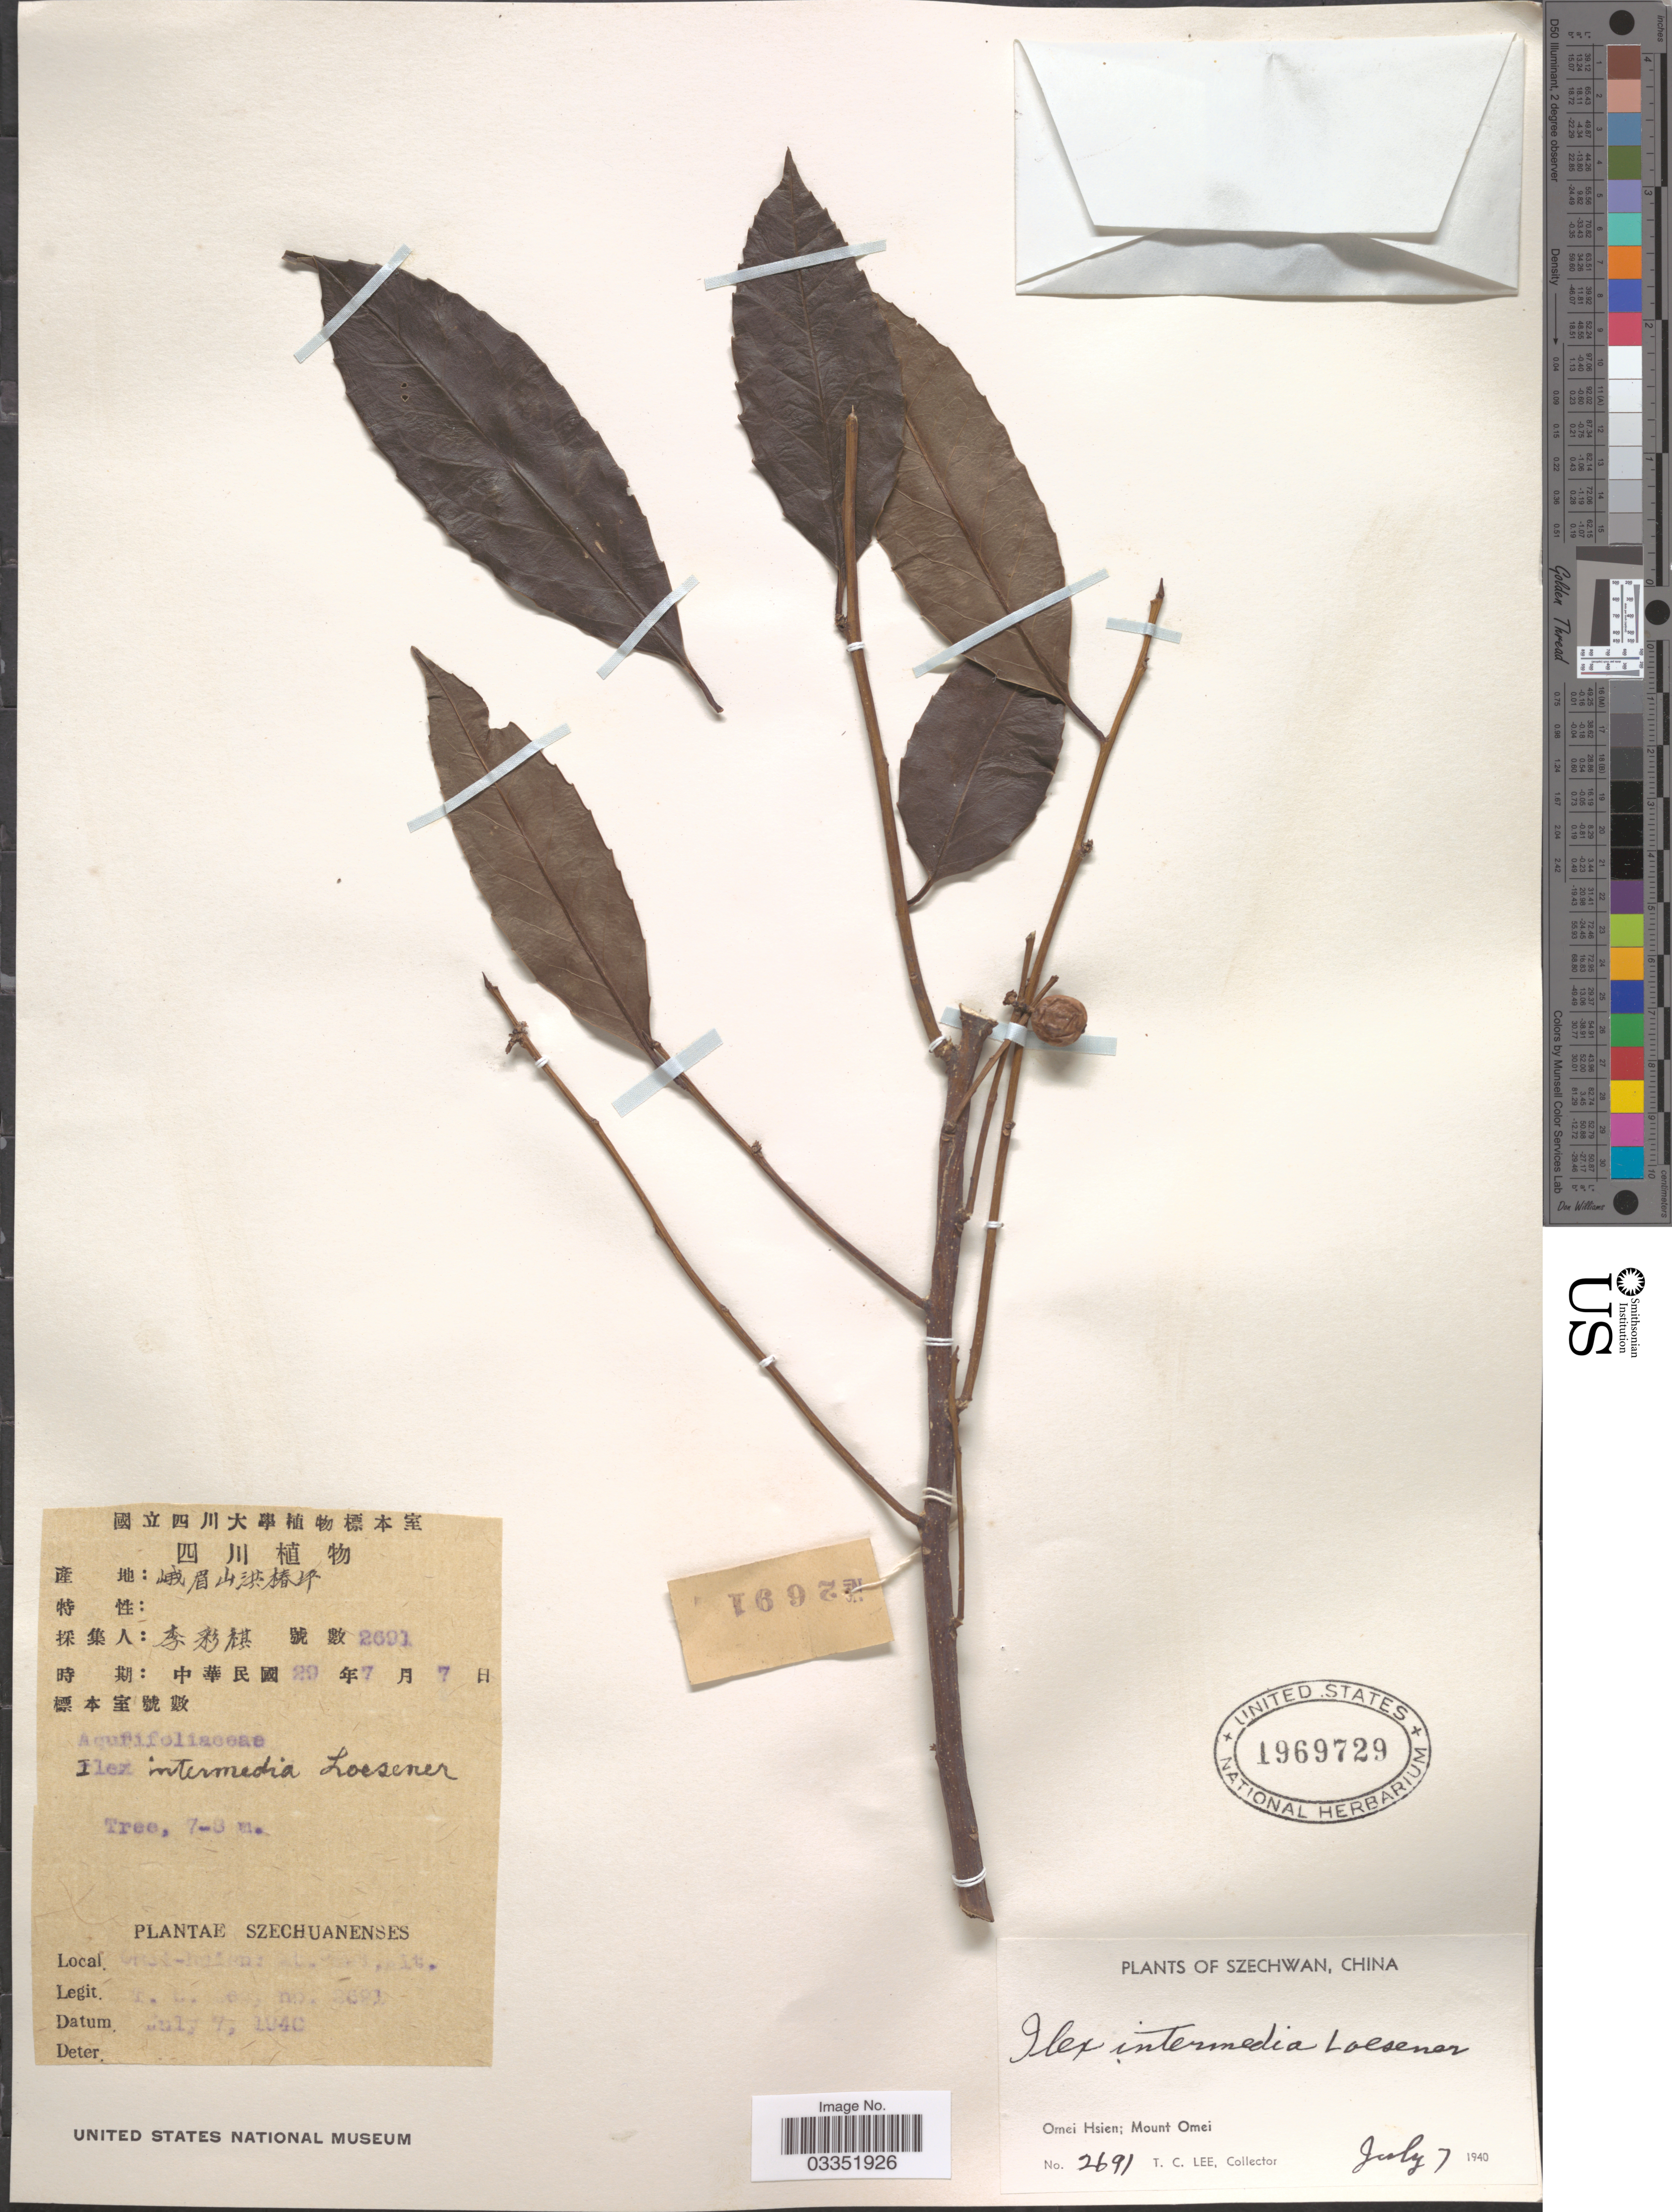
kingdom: Plantae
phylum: Tracheophyta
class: Magnoliopsida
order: Aquifoliales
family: Aquifoliaceae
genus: Ilex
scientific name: Ilex intermedia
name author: Loes.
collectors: T. Lee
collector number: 2691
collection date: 1940-07-07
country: China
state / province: Sichuan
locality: Omei Hsien; Mount Omei.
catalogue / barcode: US 1969729